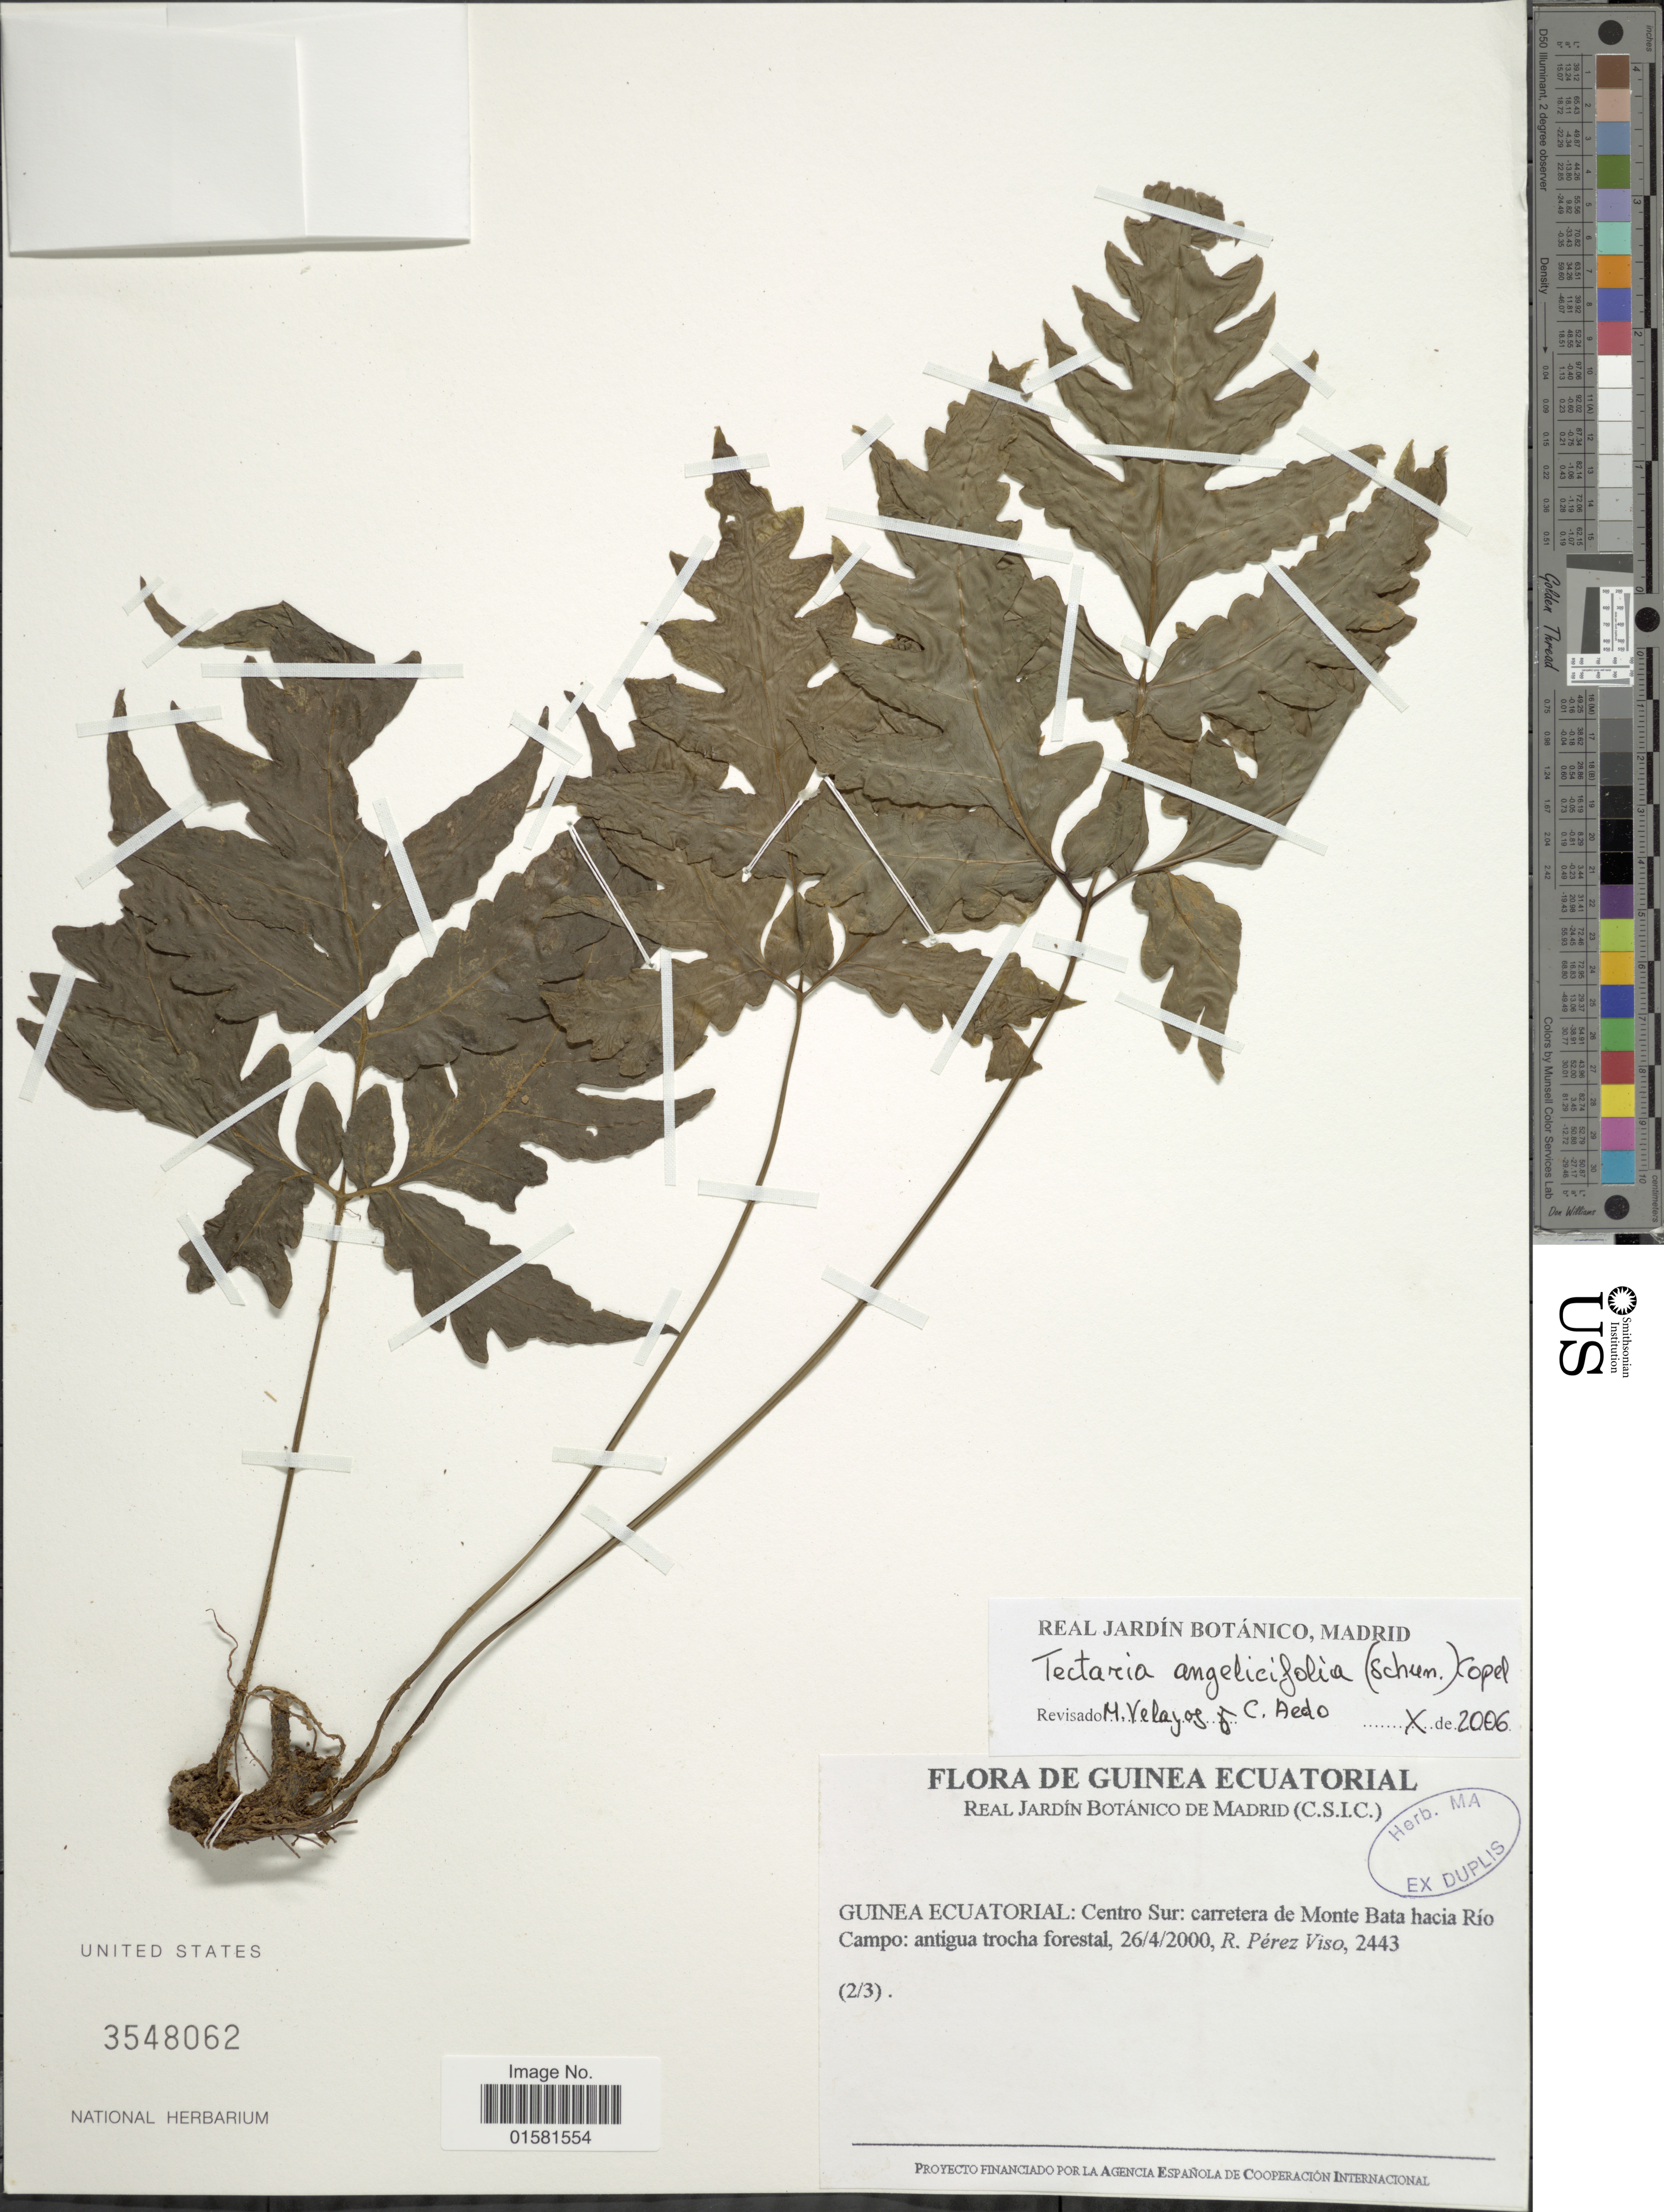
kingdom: Plantae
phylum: Tracheophyta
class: Polypodiopsida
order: Polypodiales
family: Tectariaceae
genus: Tectaria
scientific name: Tectaria angelicifolia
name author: (Schum.) Copel.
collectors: R. Perez Viso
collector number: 2443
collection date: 2000-04-26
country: Equatorial Guinea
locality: Guinea Ecuatorial: Centro Sur: carretera de Monte Bata hacia Rio Campo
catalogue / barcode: US 3548062